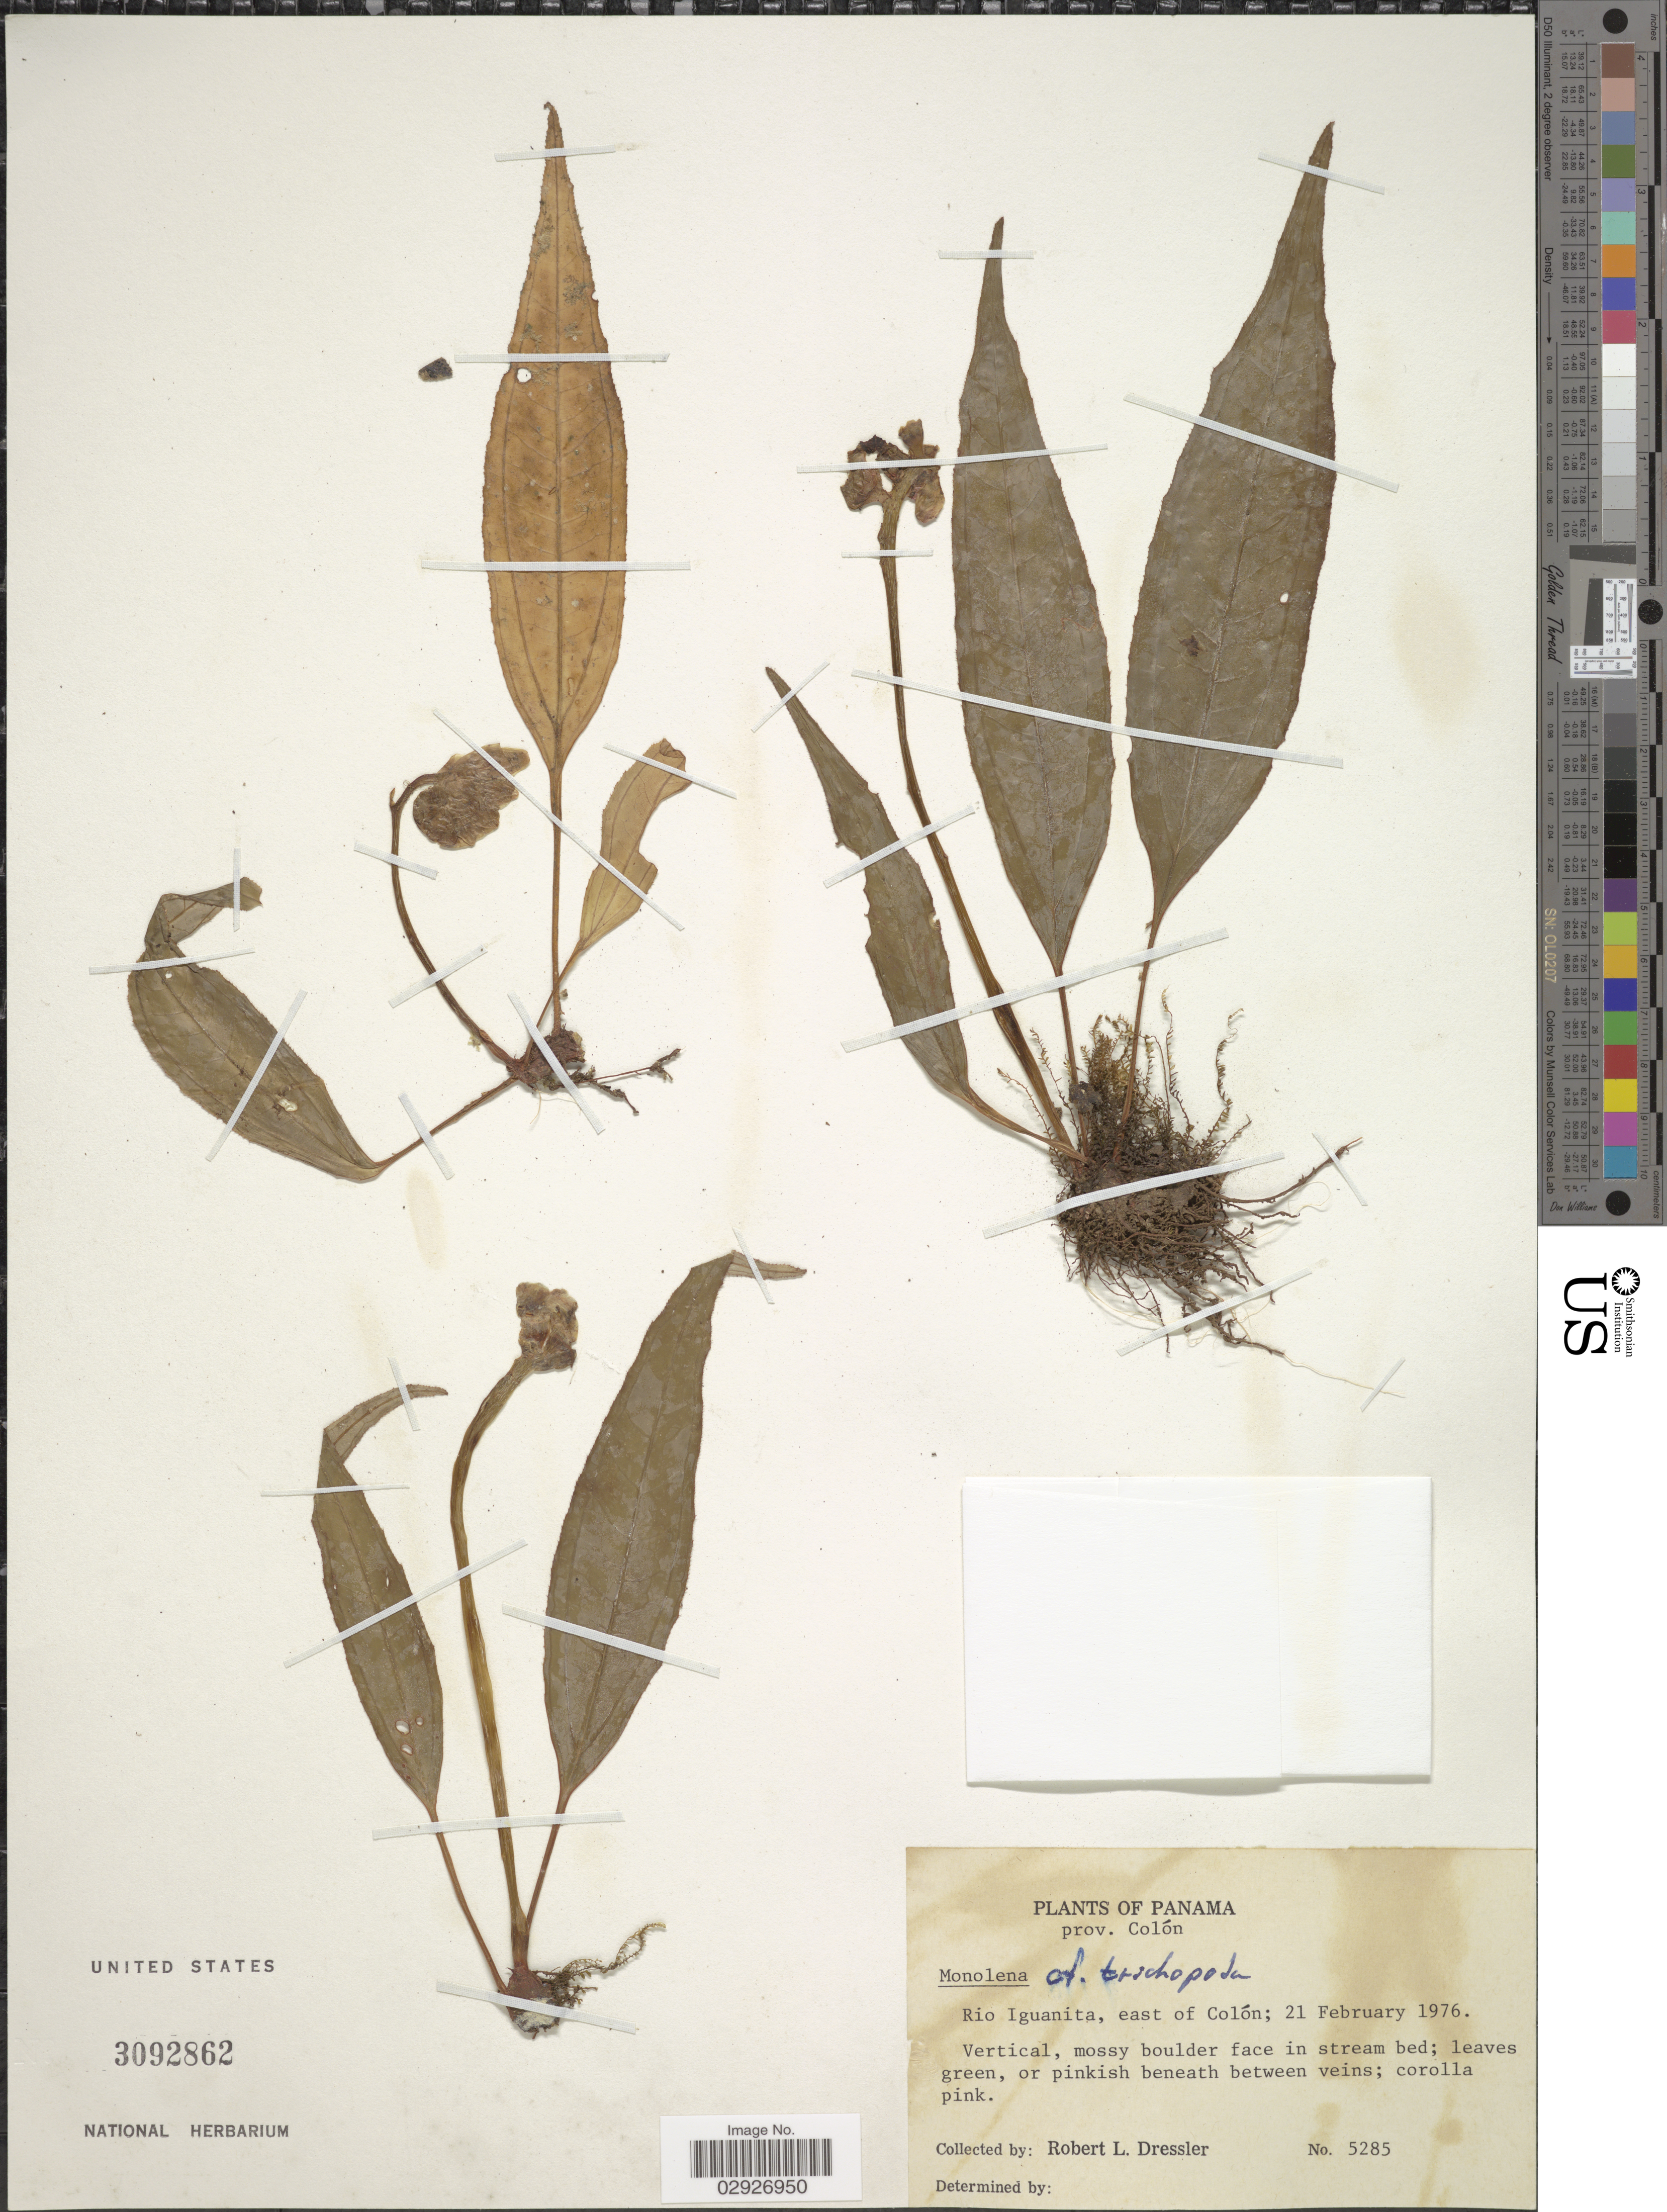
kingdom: Plantae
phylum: Tracheophyta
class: Magnoliopsida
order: Myrtales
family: Melastomataceae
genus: Monolena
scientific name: Monolena trichopoda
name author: Warner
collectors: R. Dressler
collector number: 5285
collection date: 1976-02-21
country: Panama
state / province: Colón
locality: Prov. Colón. Rio Iguanita, east of Colón.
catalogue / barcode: US 3092862